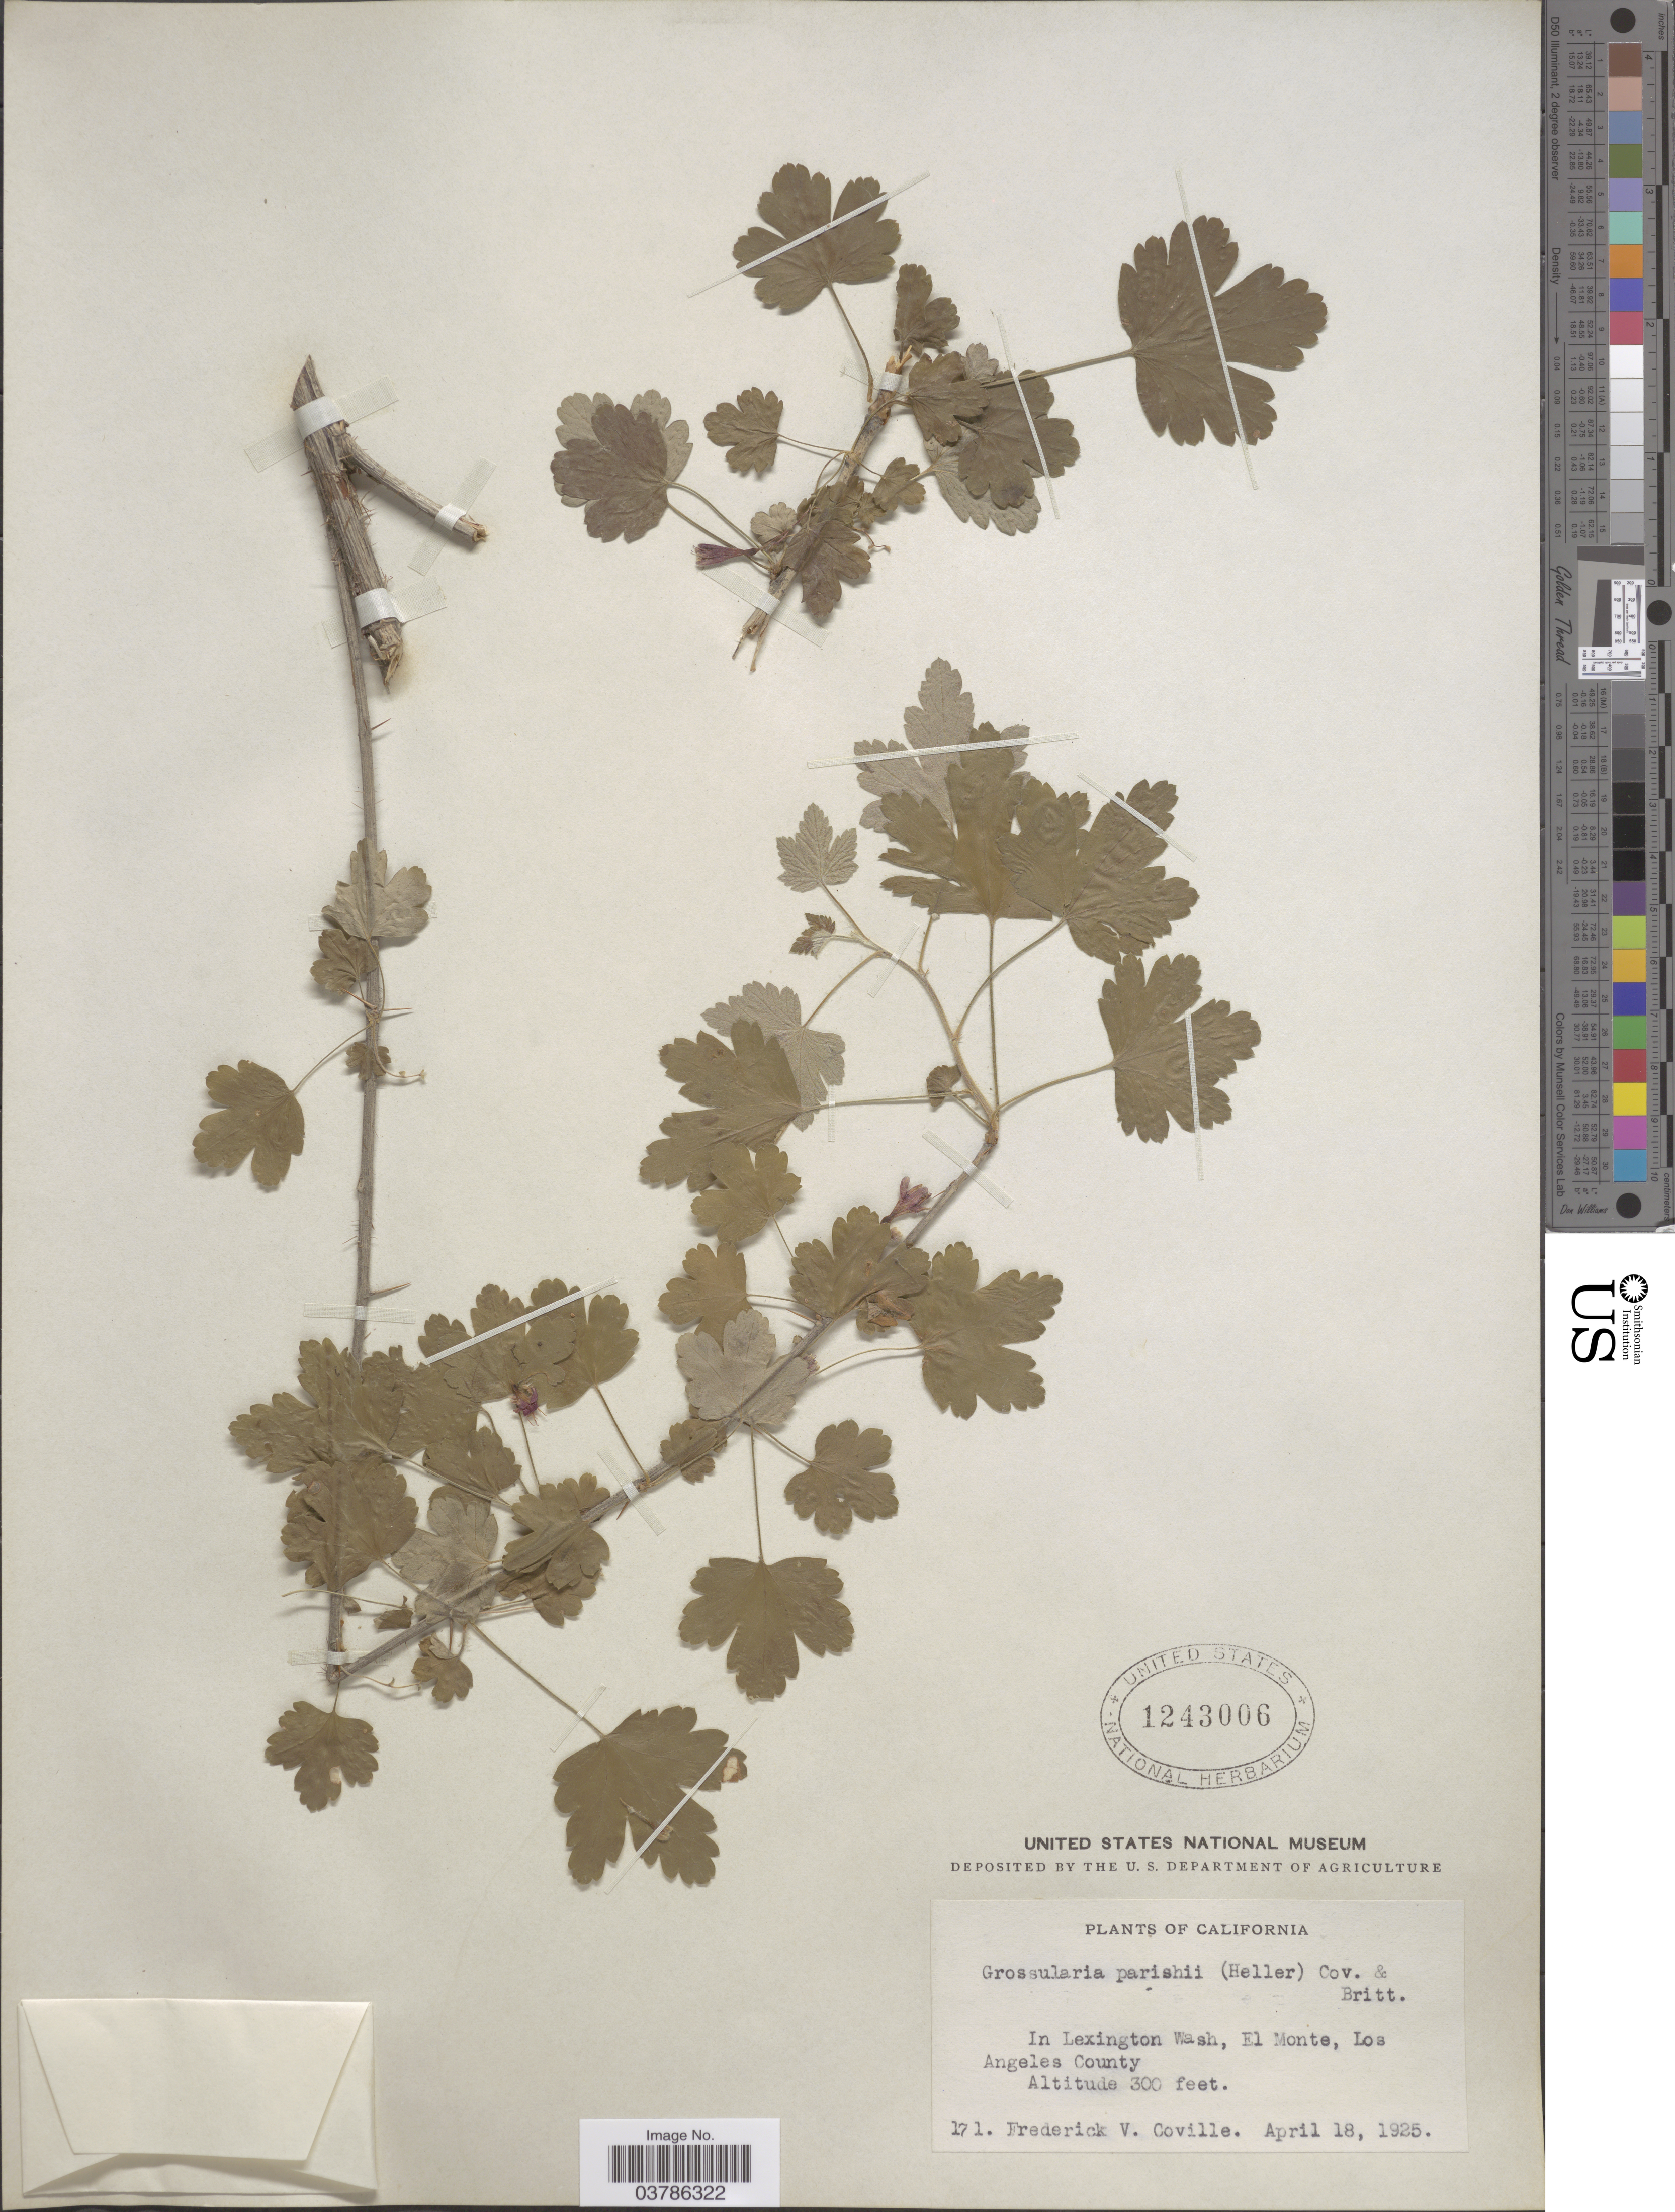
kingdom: Plantae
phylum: Tracheophyta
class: Magnoliopsida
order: Saxifragales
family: Grossulariaceae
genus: Ribes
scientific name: Ribes divaricatum var. parishii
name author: (A. Heller) Jeps.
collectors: F. V. Coville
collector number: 171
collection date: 1925-04-18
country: United States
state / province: California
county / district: Los Angeles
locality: In Lexington Wash, El Monte, Los Angeles County.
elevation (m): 91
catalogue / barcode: US 1243006